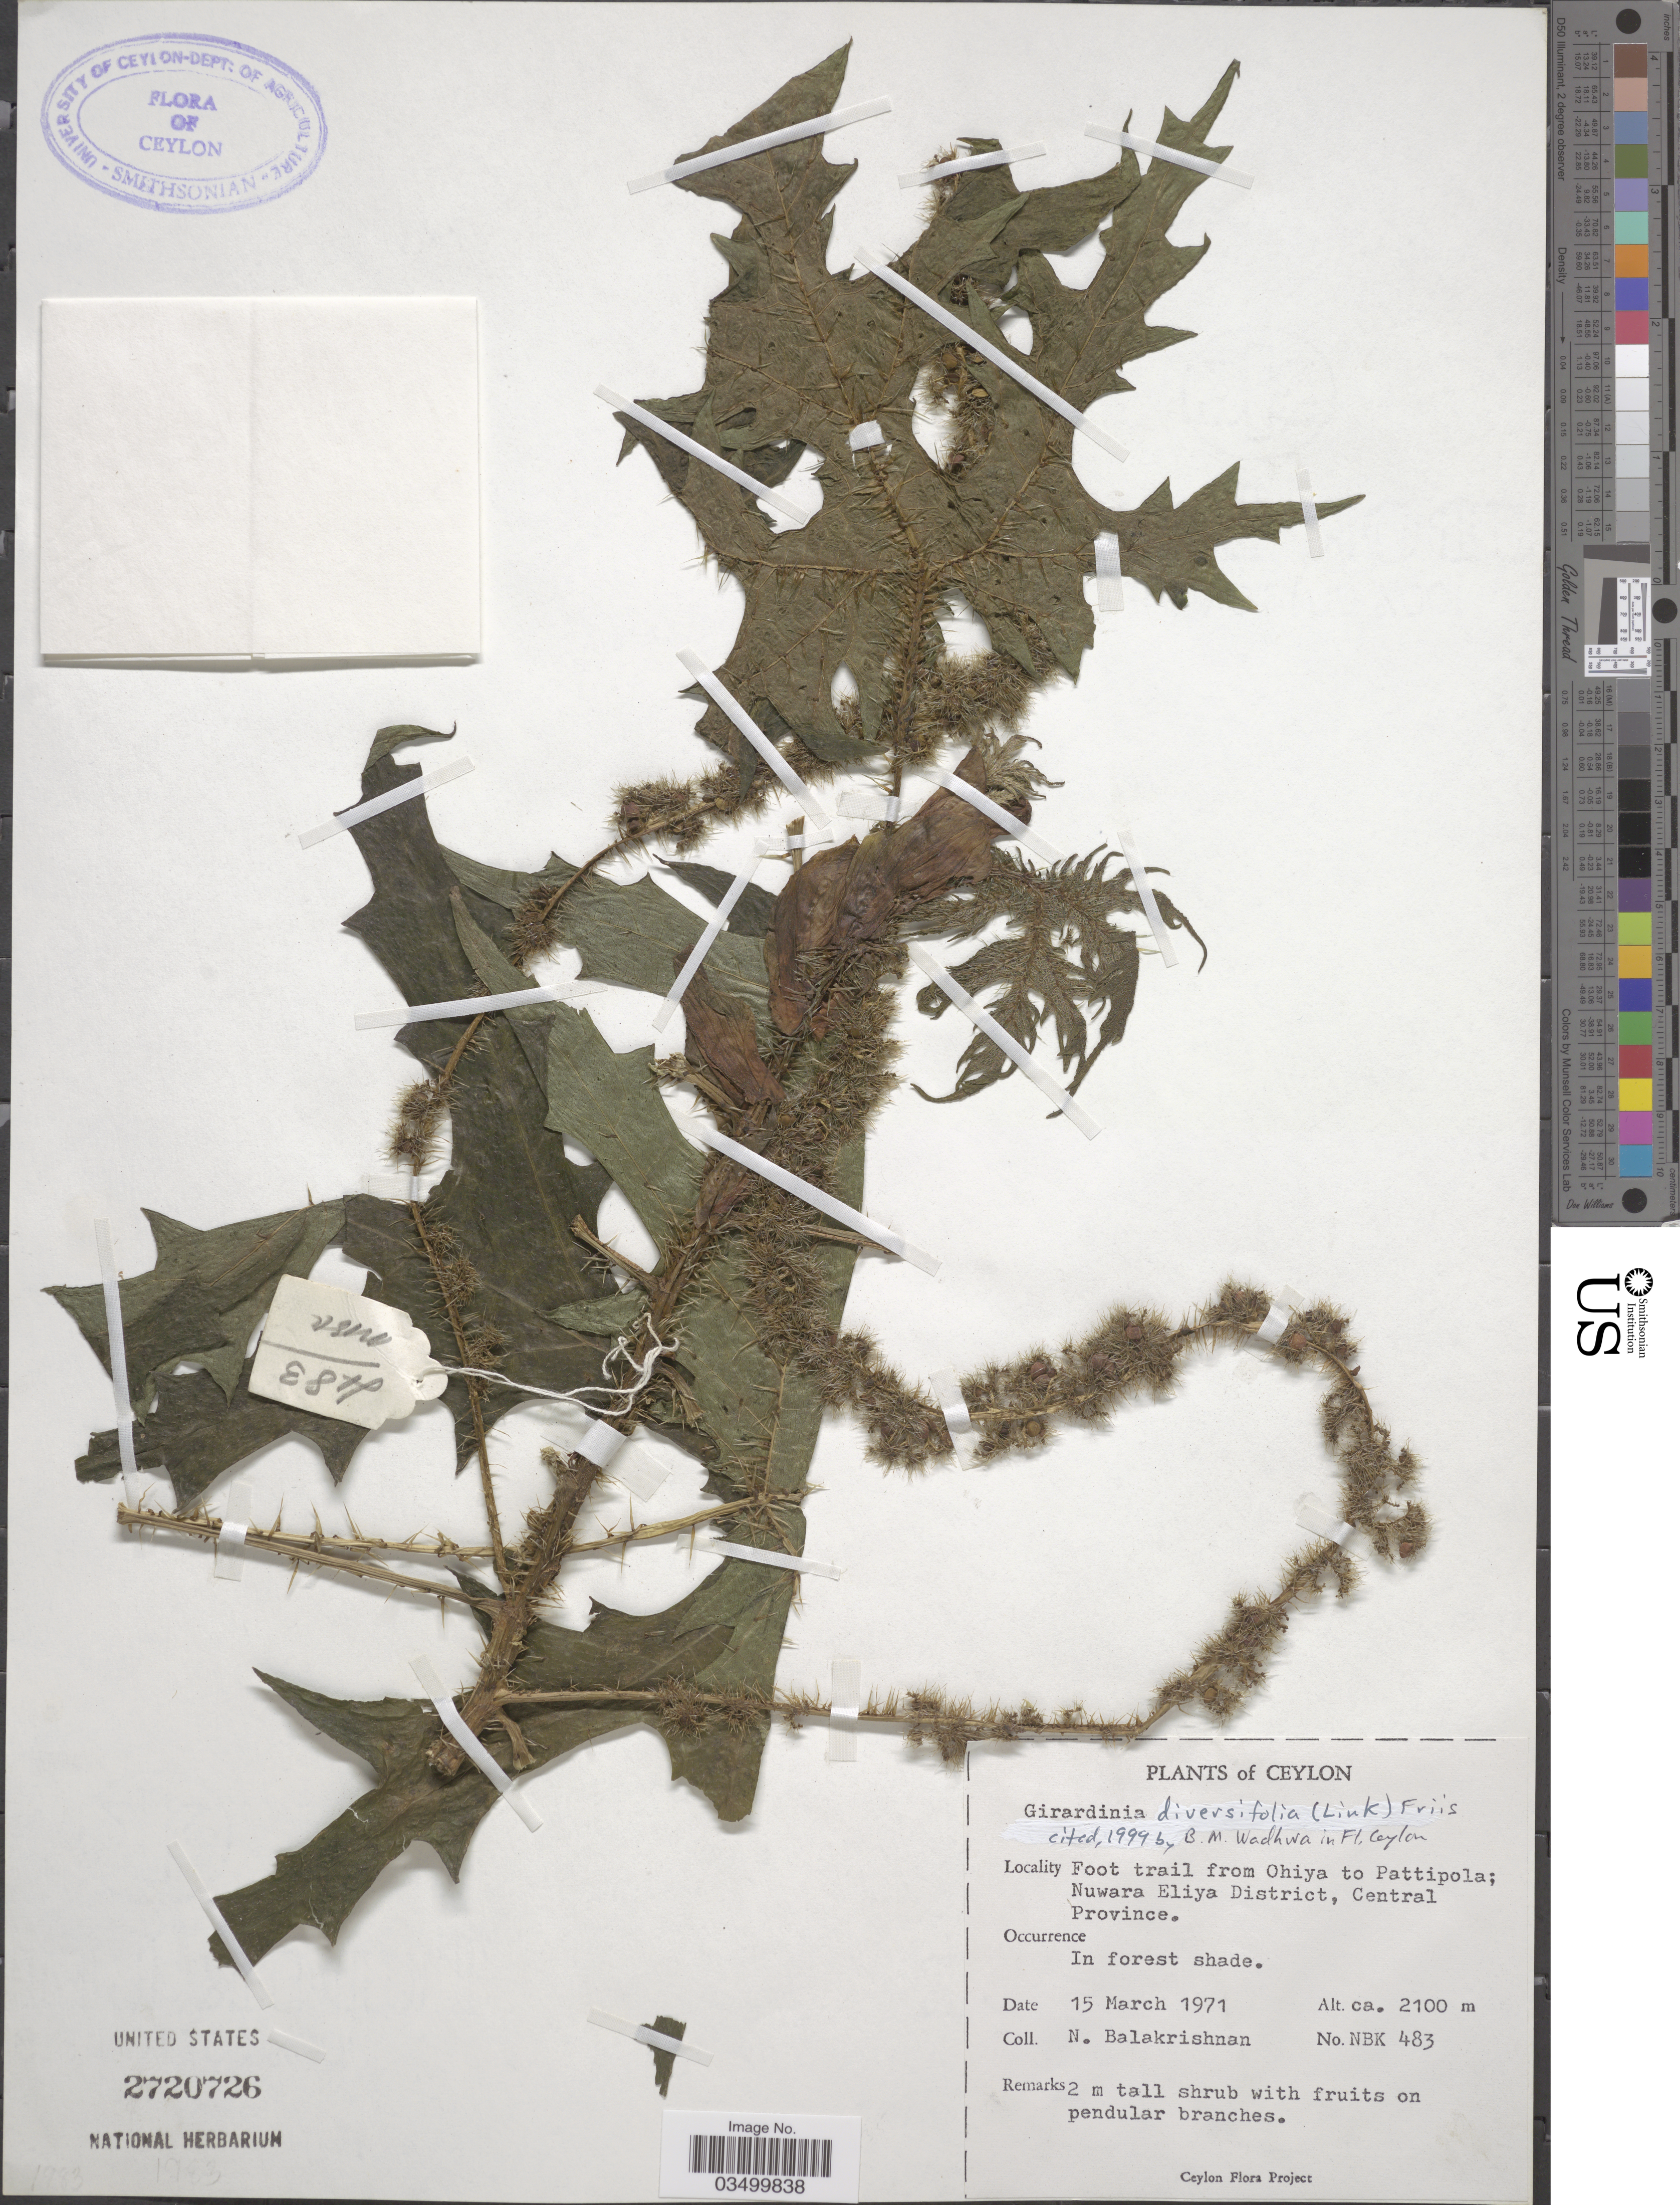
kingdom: Plantae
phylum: Tracheophyta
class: Magnoliopsida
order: Rosales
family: Urticaceae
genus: Girardinia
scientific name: Girardinia diversifolia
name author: (Link) Friis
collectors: N. Balakrishnan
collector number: NBK 483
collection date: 1971-03-15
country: Sri Lanka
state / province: Central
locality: Ceylon. Foot trail from Ohiya to Pattipola; Nuwara Eliya District.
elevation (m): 2100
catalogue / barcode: US 2720726